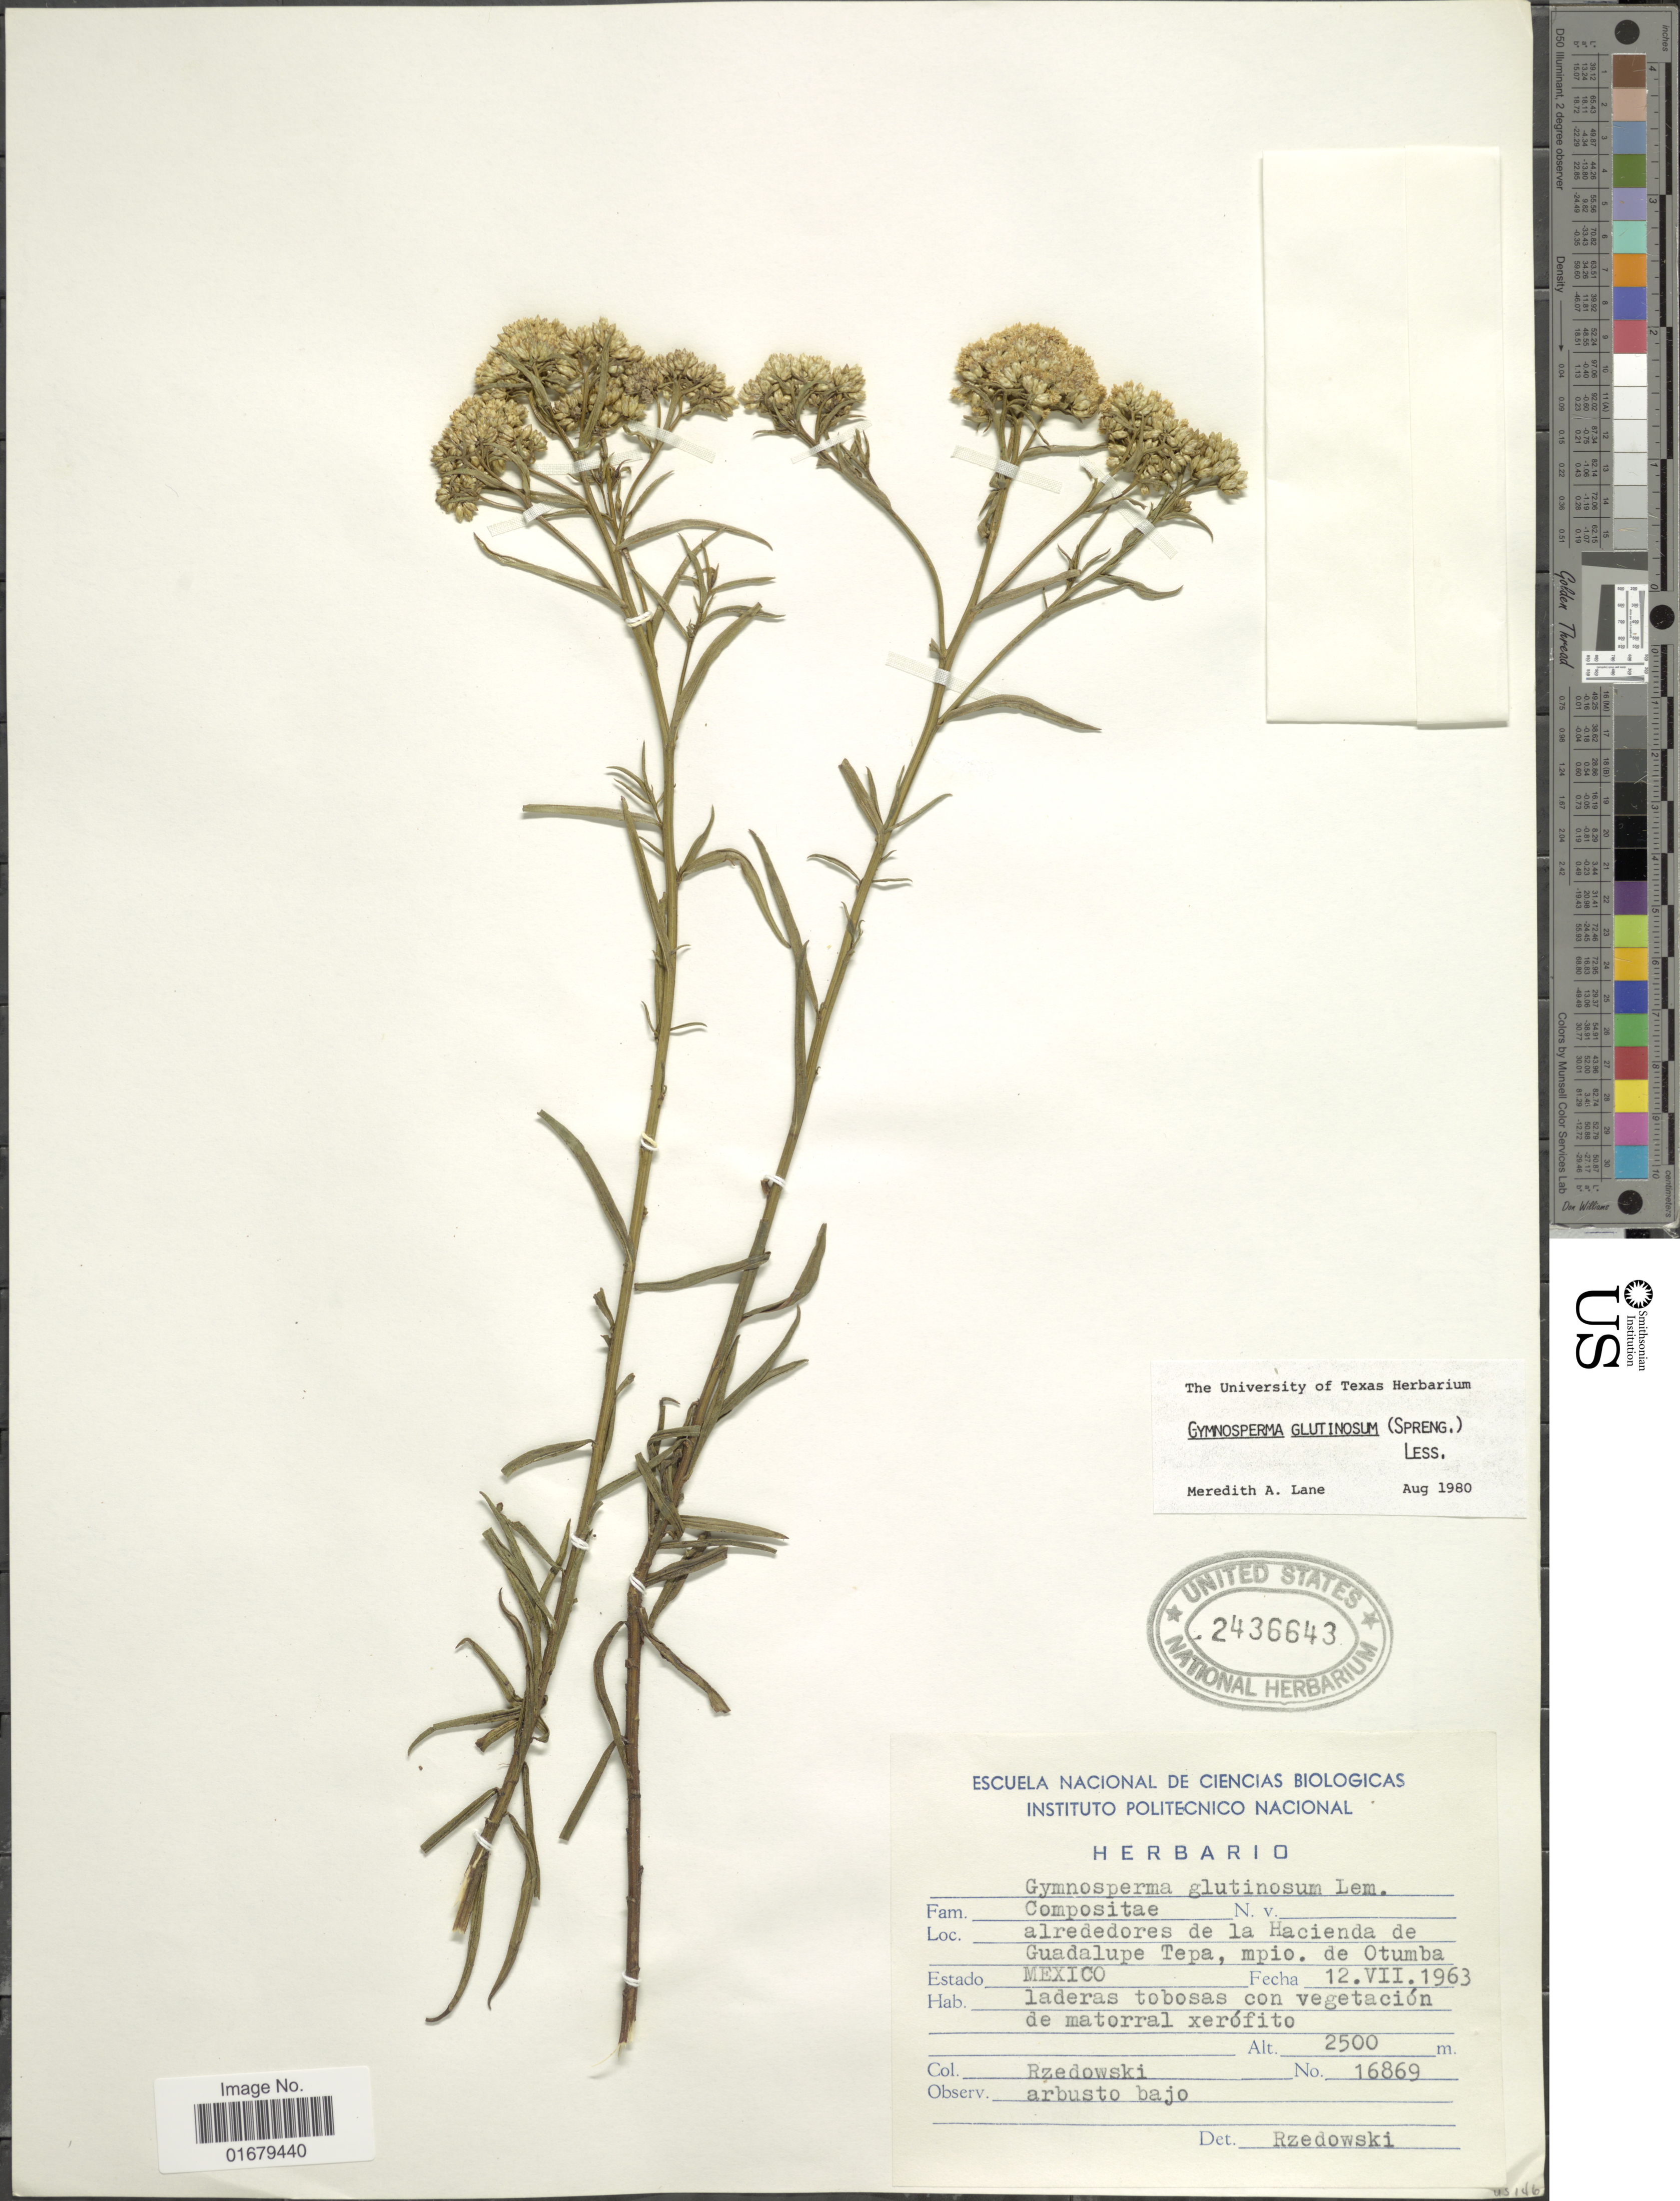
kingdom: Plantae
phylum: Tracheophyta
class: Magnoliopsida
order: Asterales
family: Asteraceae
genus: Gymnosperma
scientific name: Gymnosperma glutinosum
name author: (Spreng.) Less.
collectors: Rzedowski, --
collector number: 16869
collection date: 1963-07-12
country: Mexico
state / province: México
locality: Alrededores de la Hacienda de Guadalupe Tepa, mpio de Otumba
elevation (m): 2500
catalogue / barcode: US 2436643